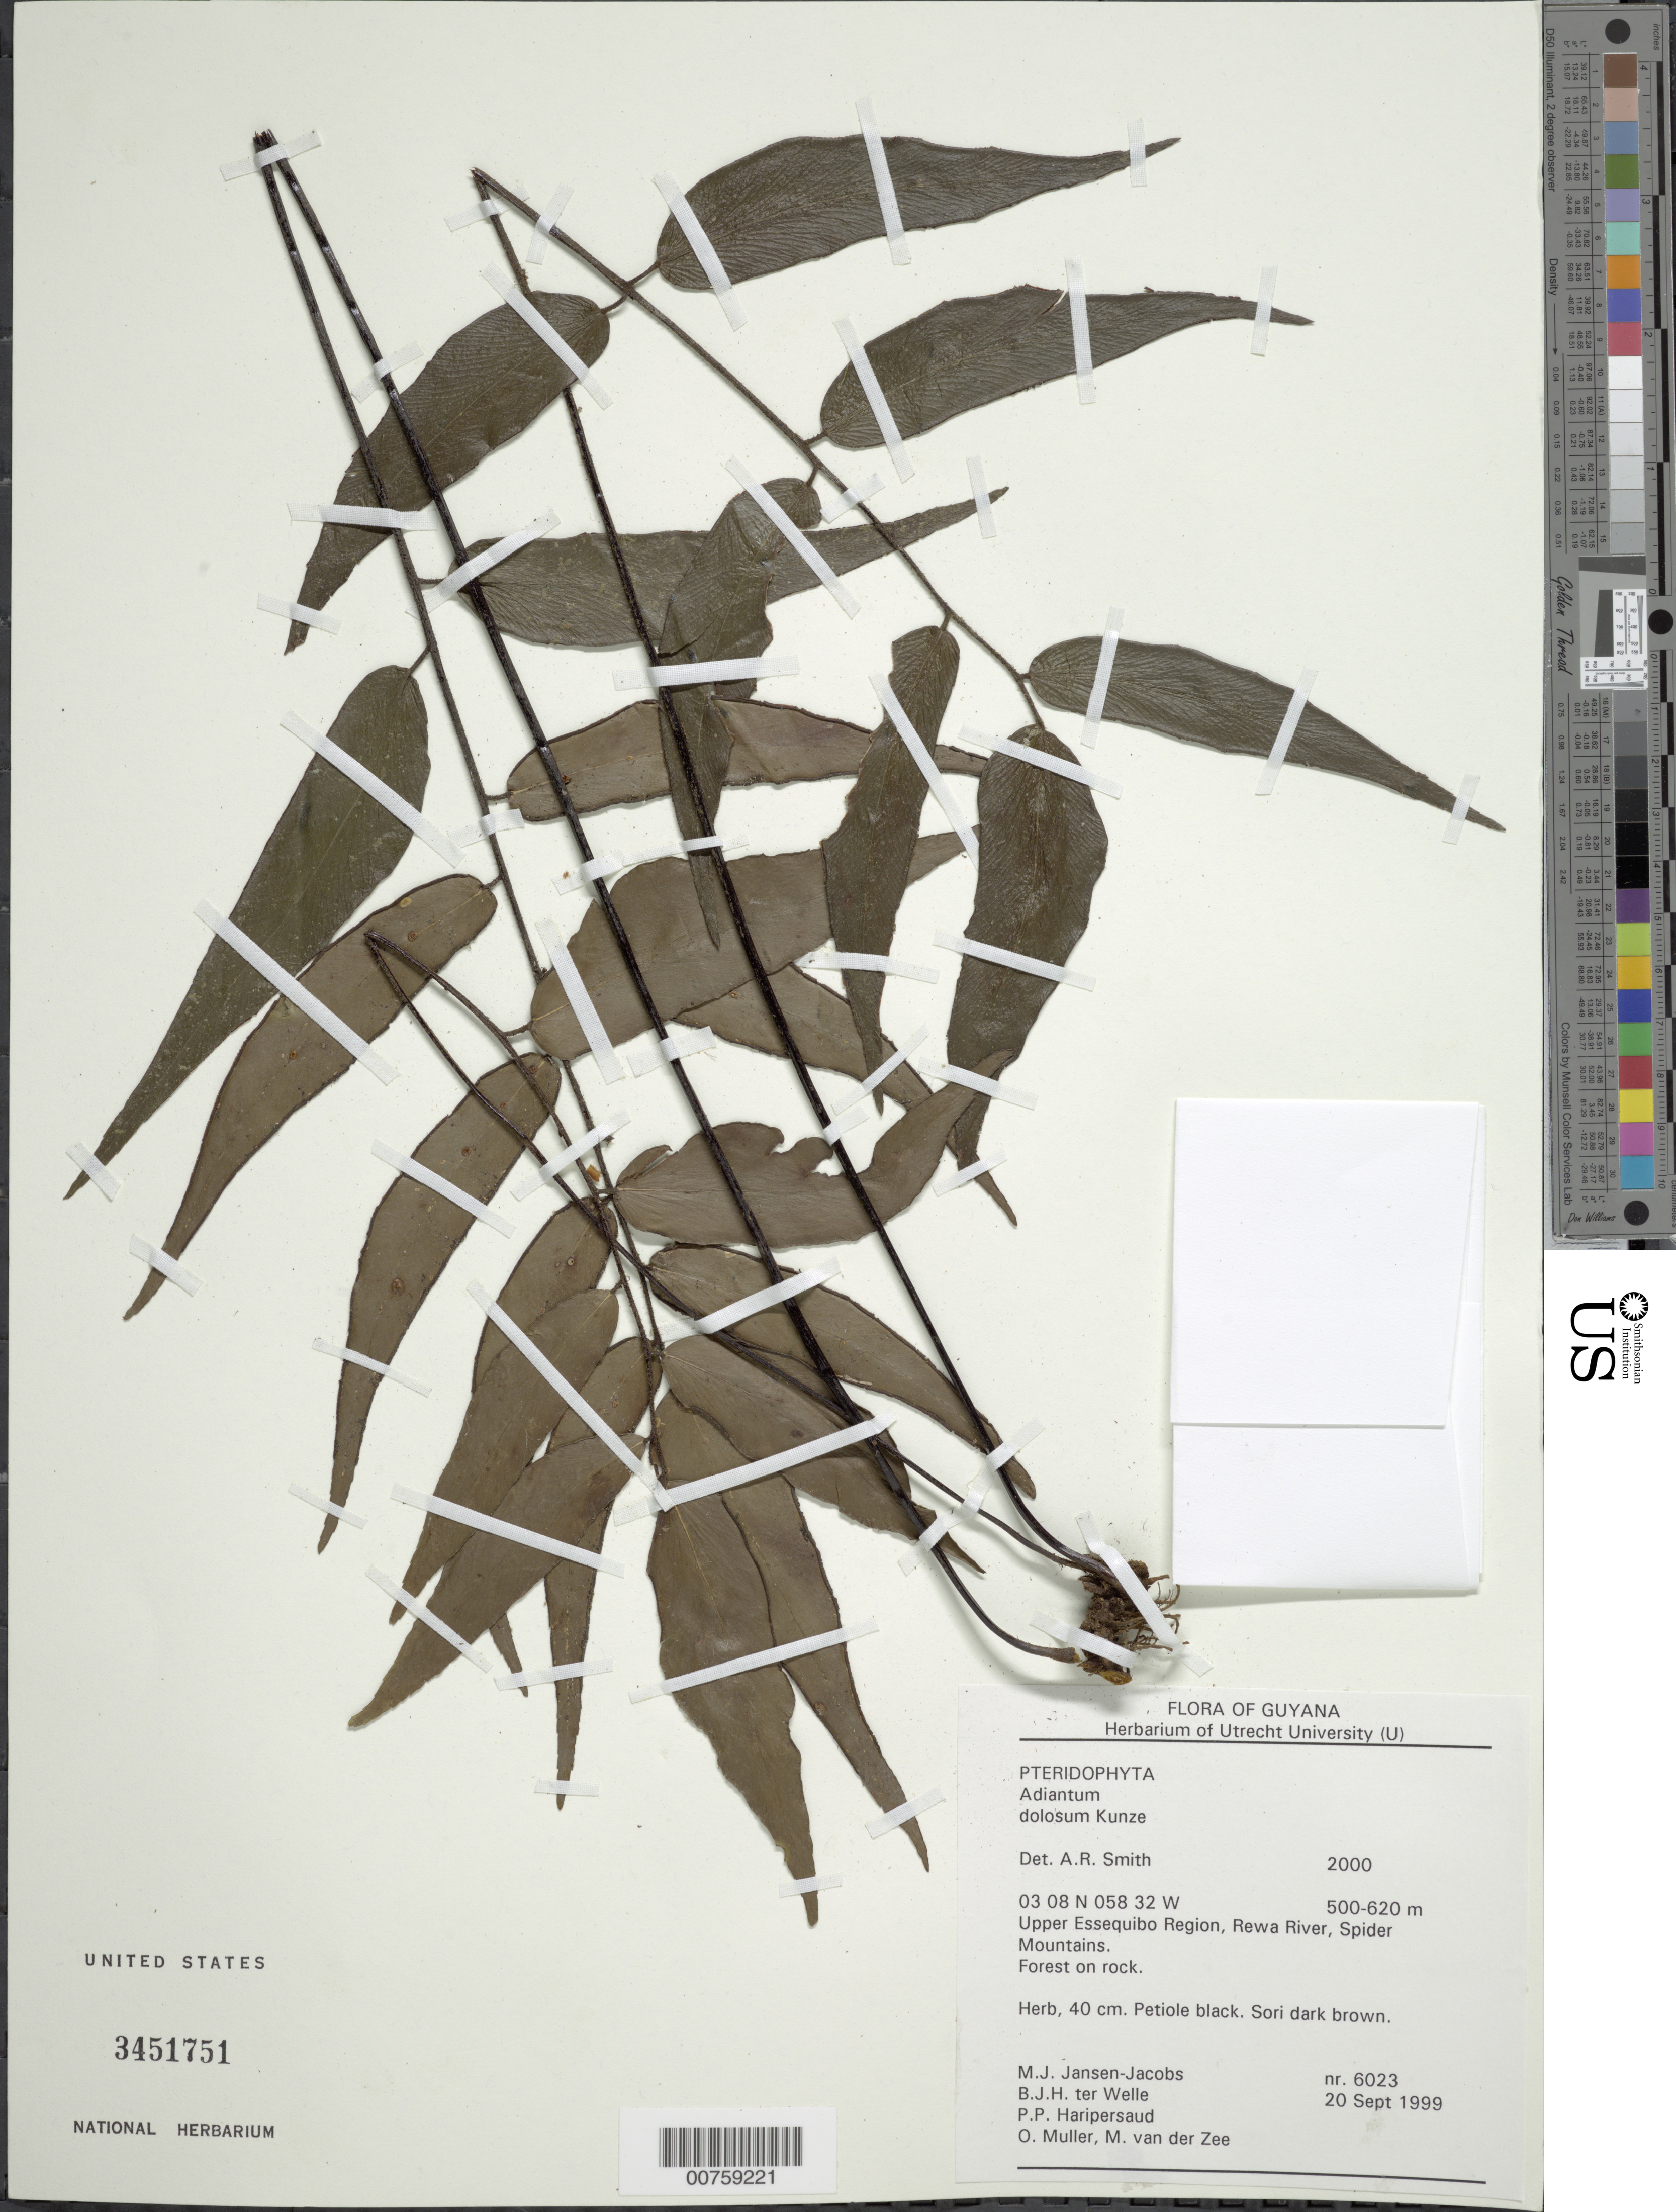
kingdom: Plantae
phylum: Tracheophyta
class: Polypodiopsida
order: Polypodiales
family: Pteridaceae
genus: Adiantum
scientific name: Adiantum dolosum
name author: Kunze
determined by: Smith, Alan R., (UC)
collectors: M. J. Jansen-Jacobs, B. Welle, P. Haripersaud, O. Muller & M. van der Zee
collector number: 6023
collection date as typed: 20-Sep-99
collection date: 1999-09-20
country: Guyana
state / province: U. Takutu-U. Essequibo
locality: Rewa River, Spider Mts., Upper Essequibo Region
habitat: Forest on rock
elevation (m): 500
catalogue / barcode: US 3451751